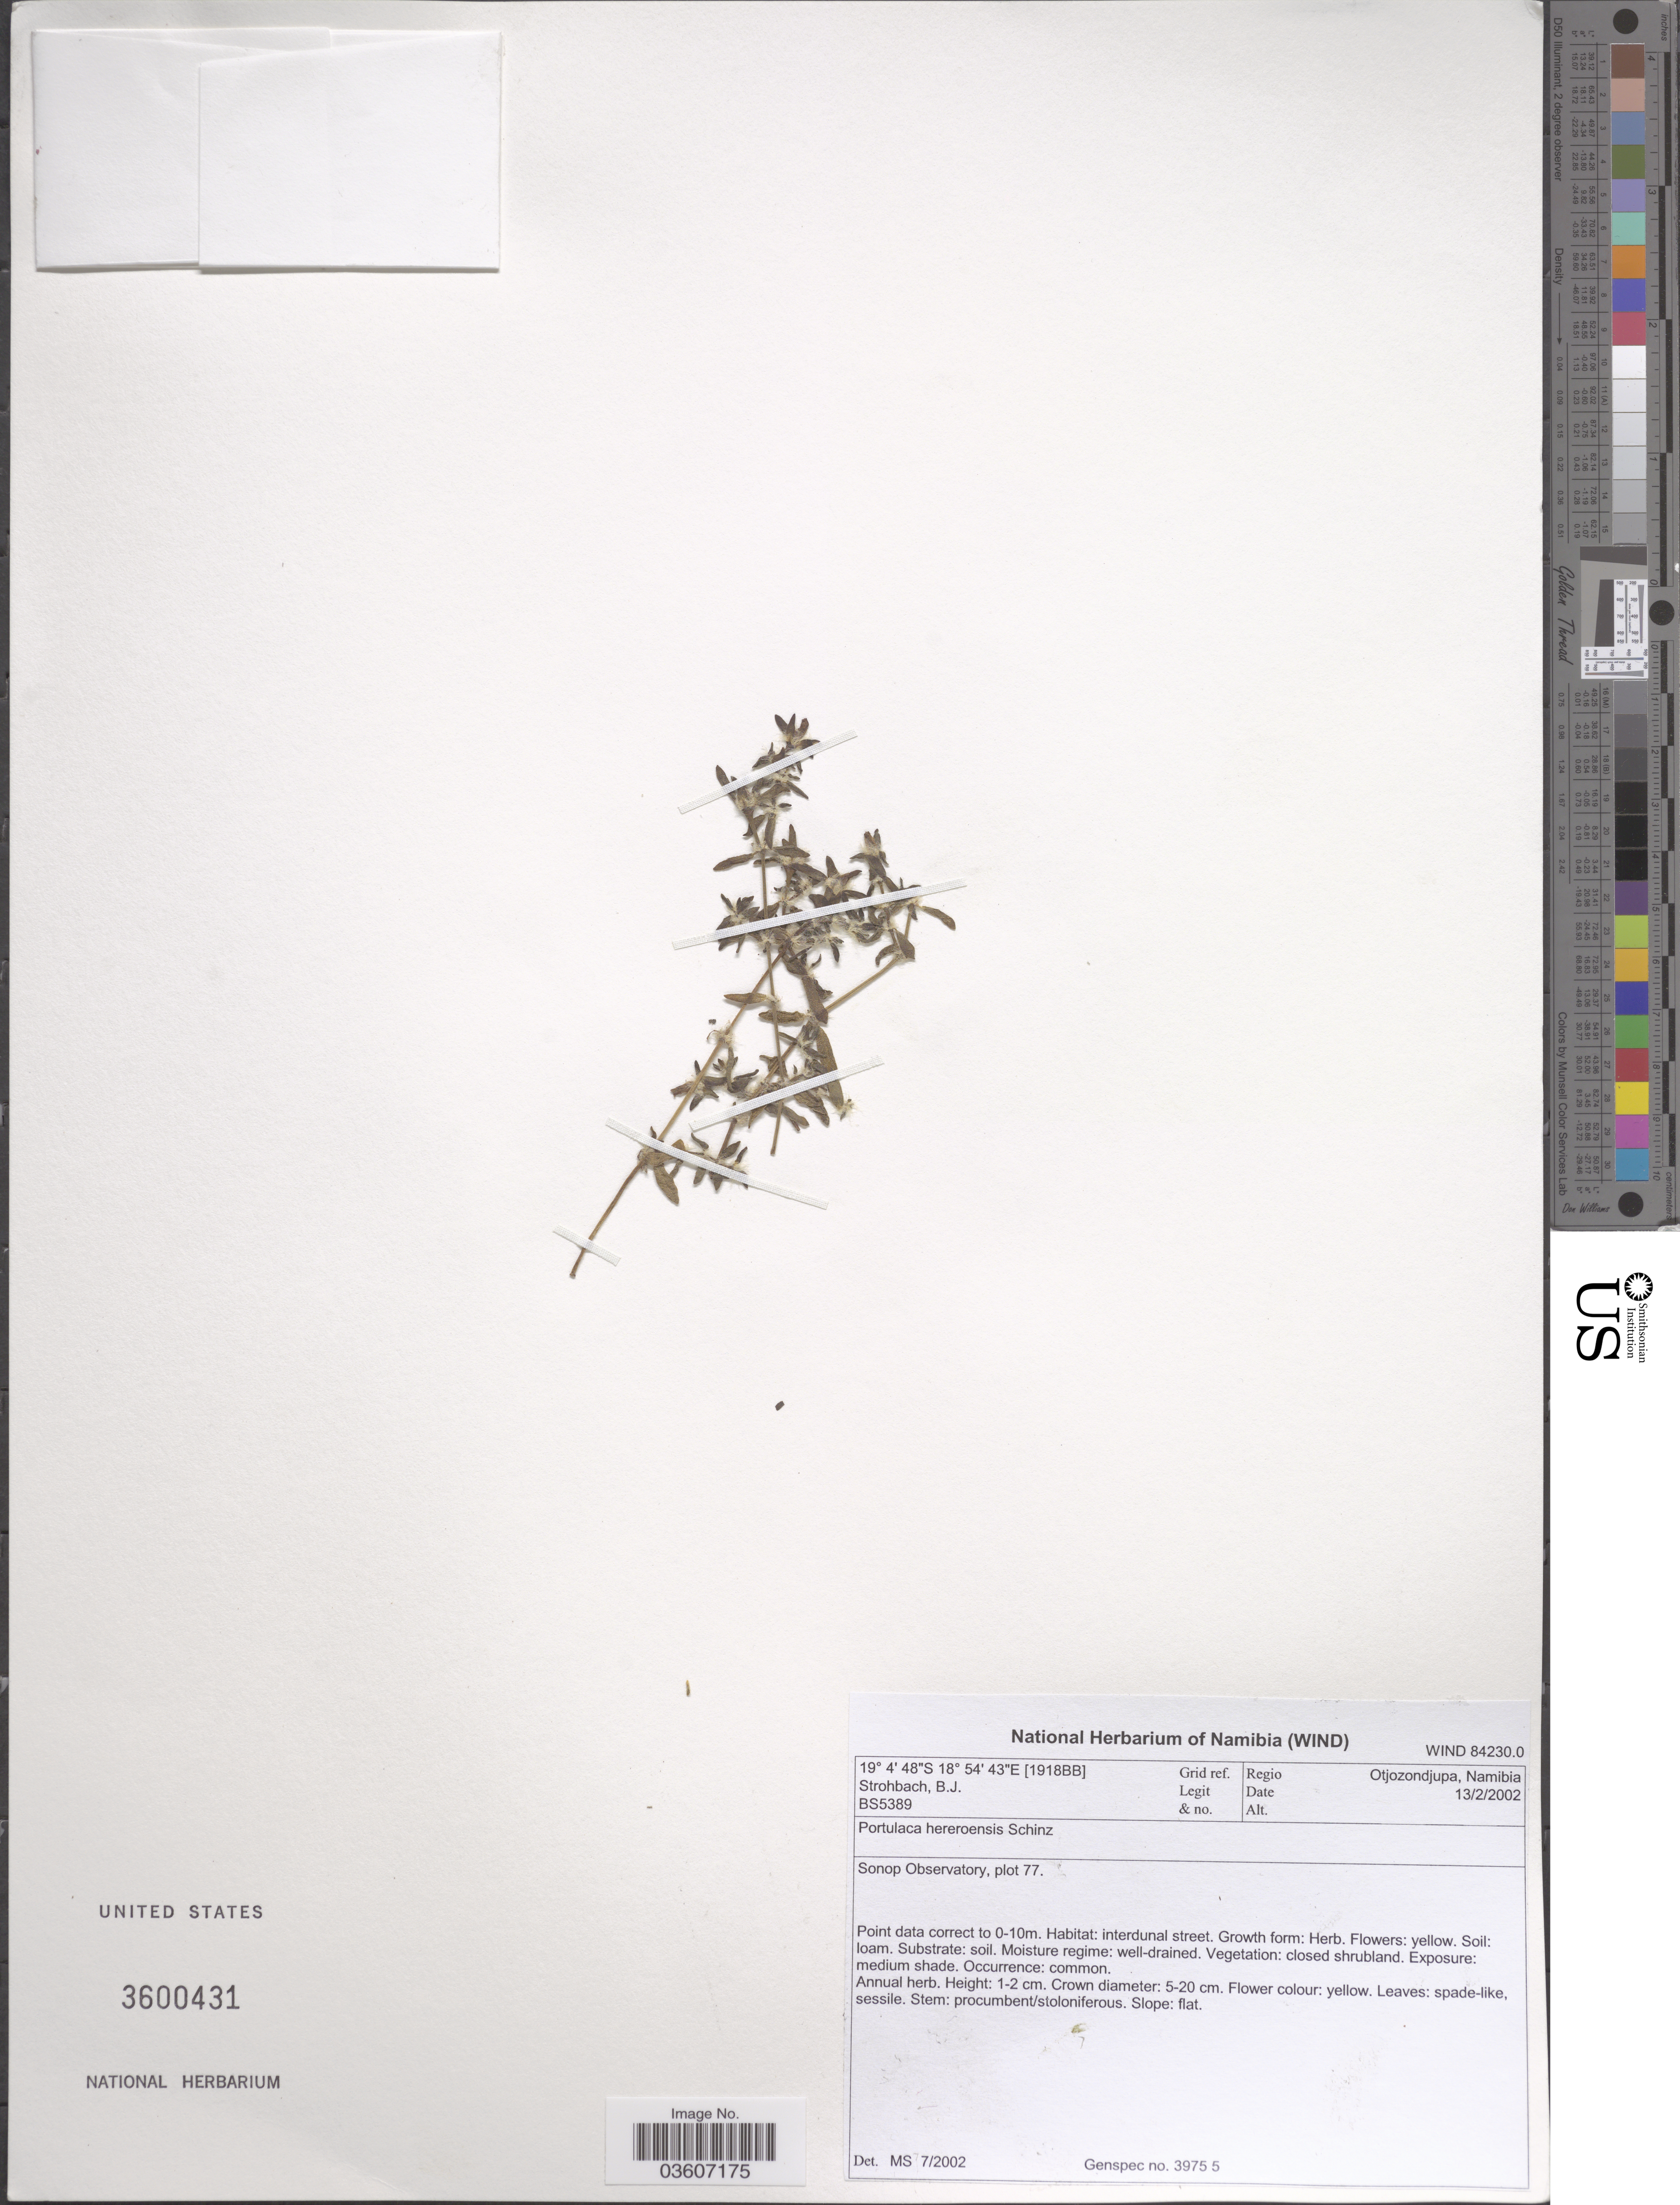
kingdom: Plantae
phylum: Tracheophyta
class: Magnoliopsida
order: Caryophyllales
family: Portulacaceae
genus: Portulaca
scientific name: Portulaca hereroensis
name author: Schinz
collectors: B. Strohbach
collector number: BS5389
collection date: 2002-02-13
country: Namibia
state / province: Otjozondjupa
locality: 1918BB Grid ref. Regio Otjozondjupa. Sonop Observatory, plot 77.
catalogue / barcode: US 3600431